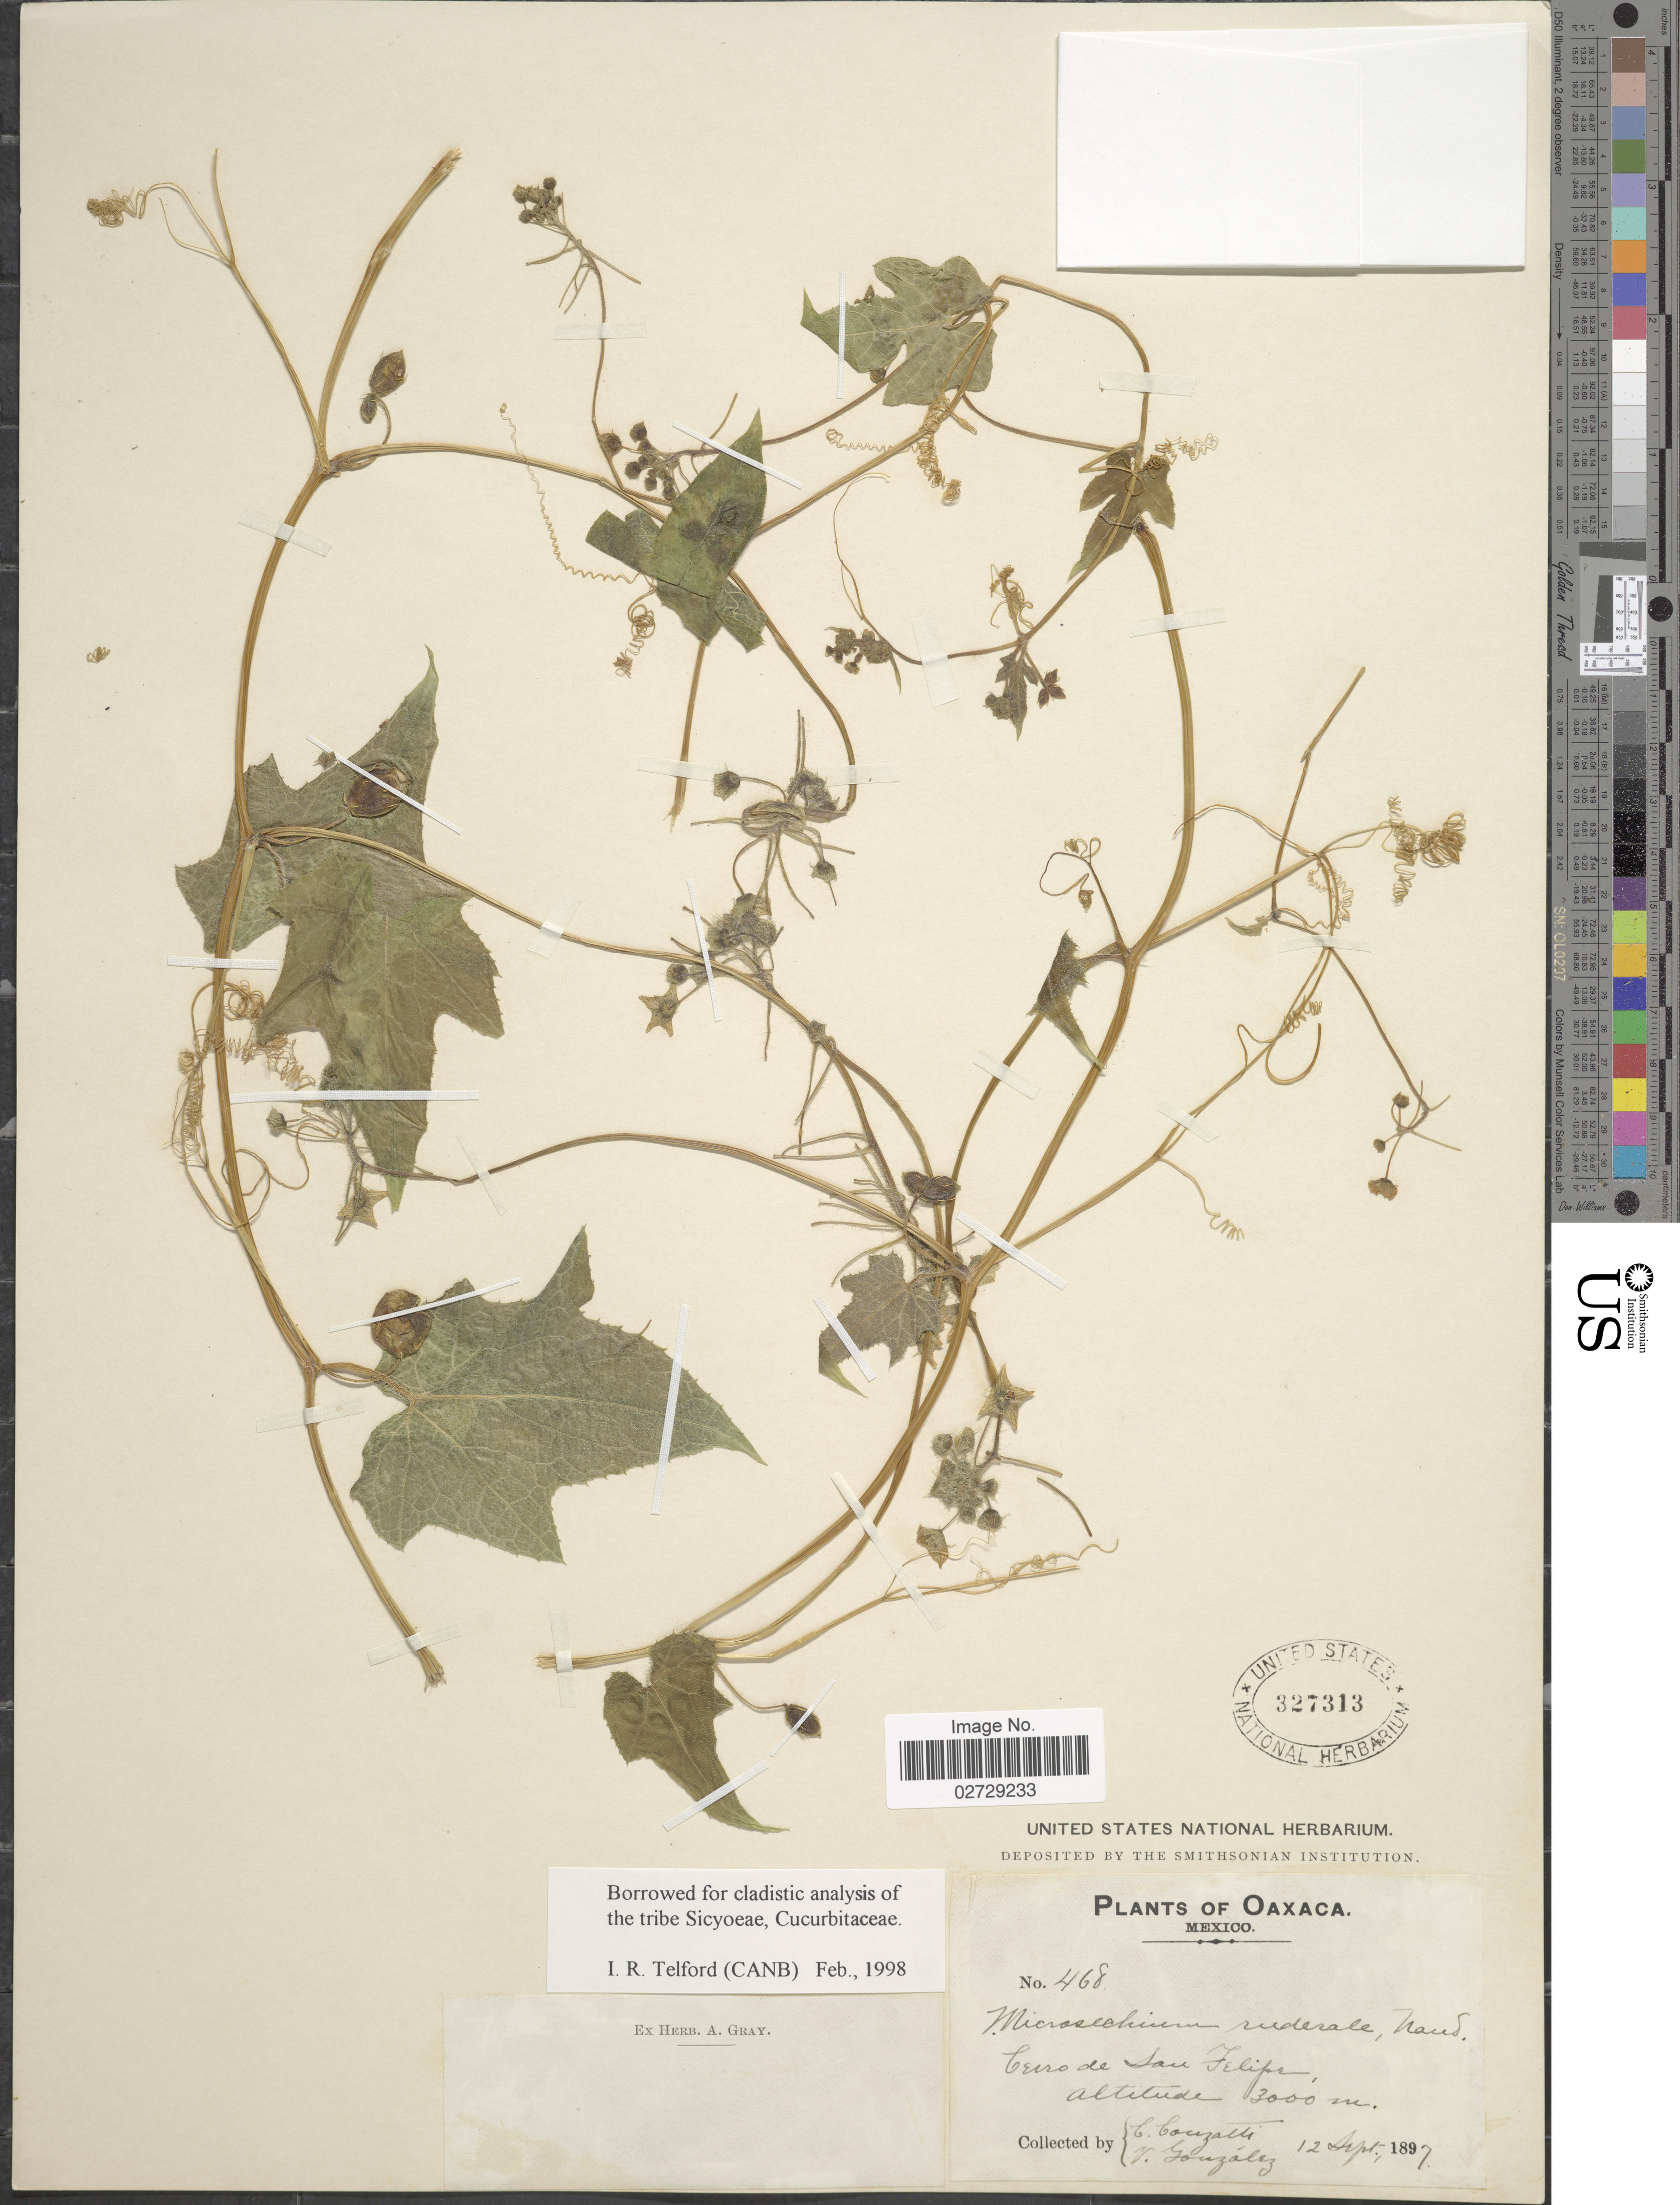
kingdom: Plantae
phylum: Tracheophyta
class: Magnoliopsida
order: Cucurbitales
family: Cucurbitaceae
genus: Microsechium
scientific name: Microsechium ruderale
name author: Naudin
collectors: C. Conzatti & V. González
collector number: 468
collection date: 1897-09-12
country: Mexico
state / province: Oaxaca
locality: Cerro de San Felipe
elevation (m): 3000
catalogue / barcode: US 327313